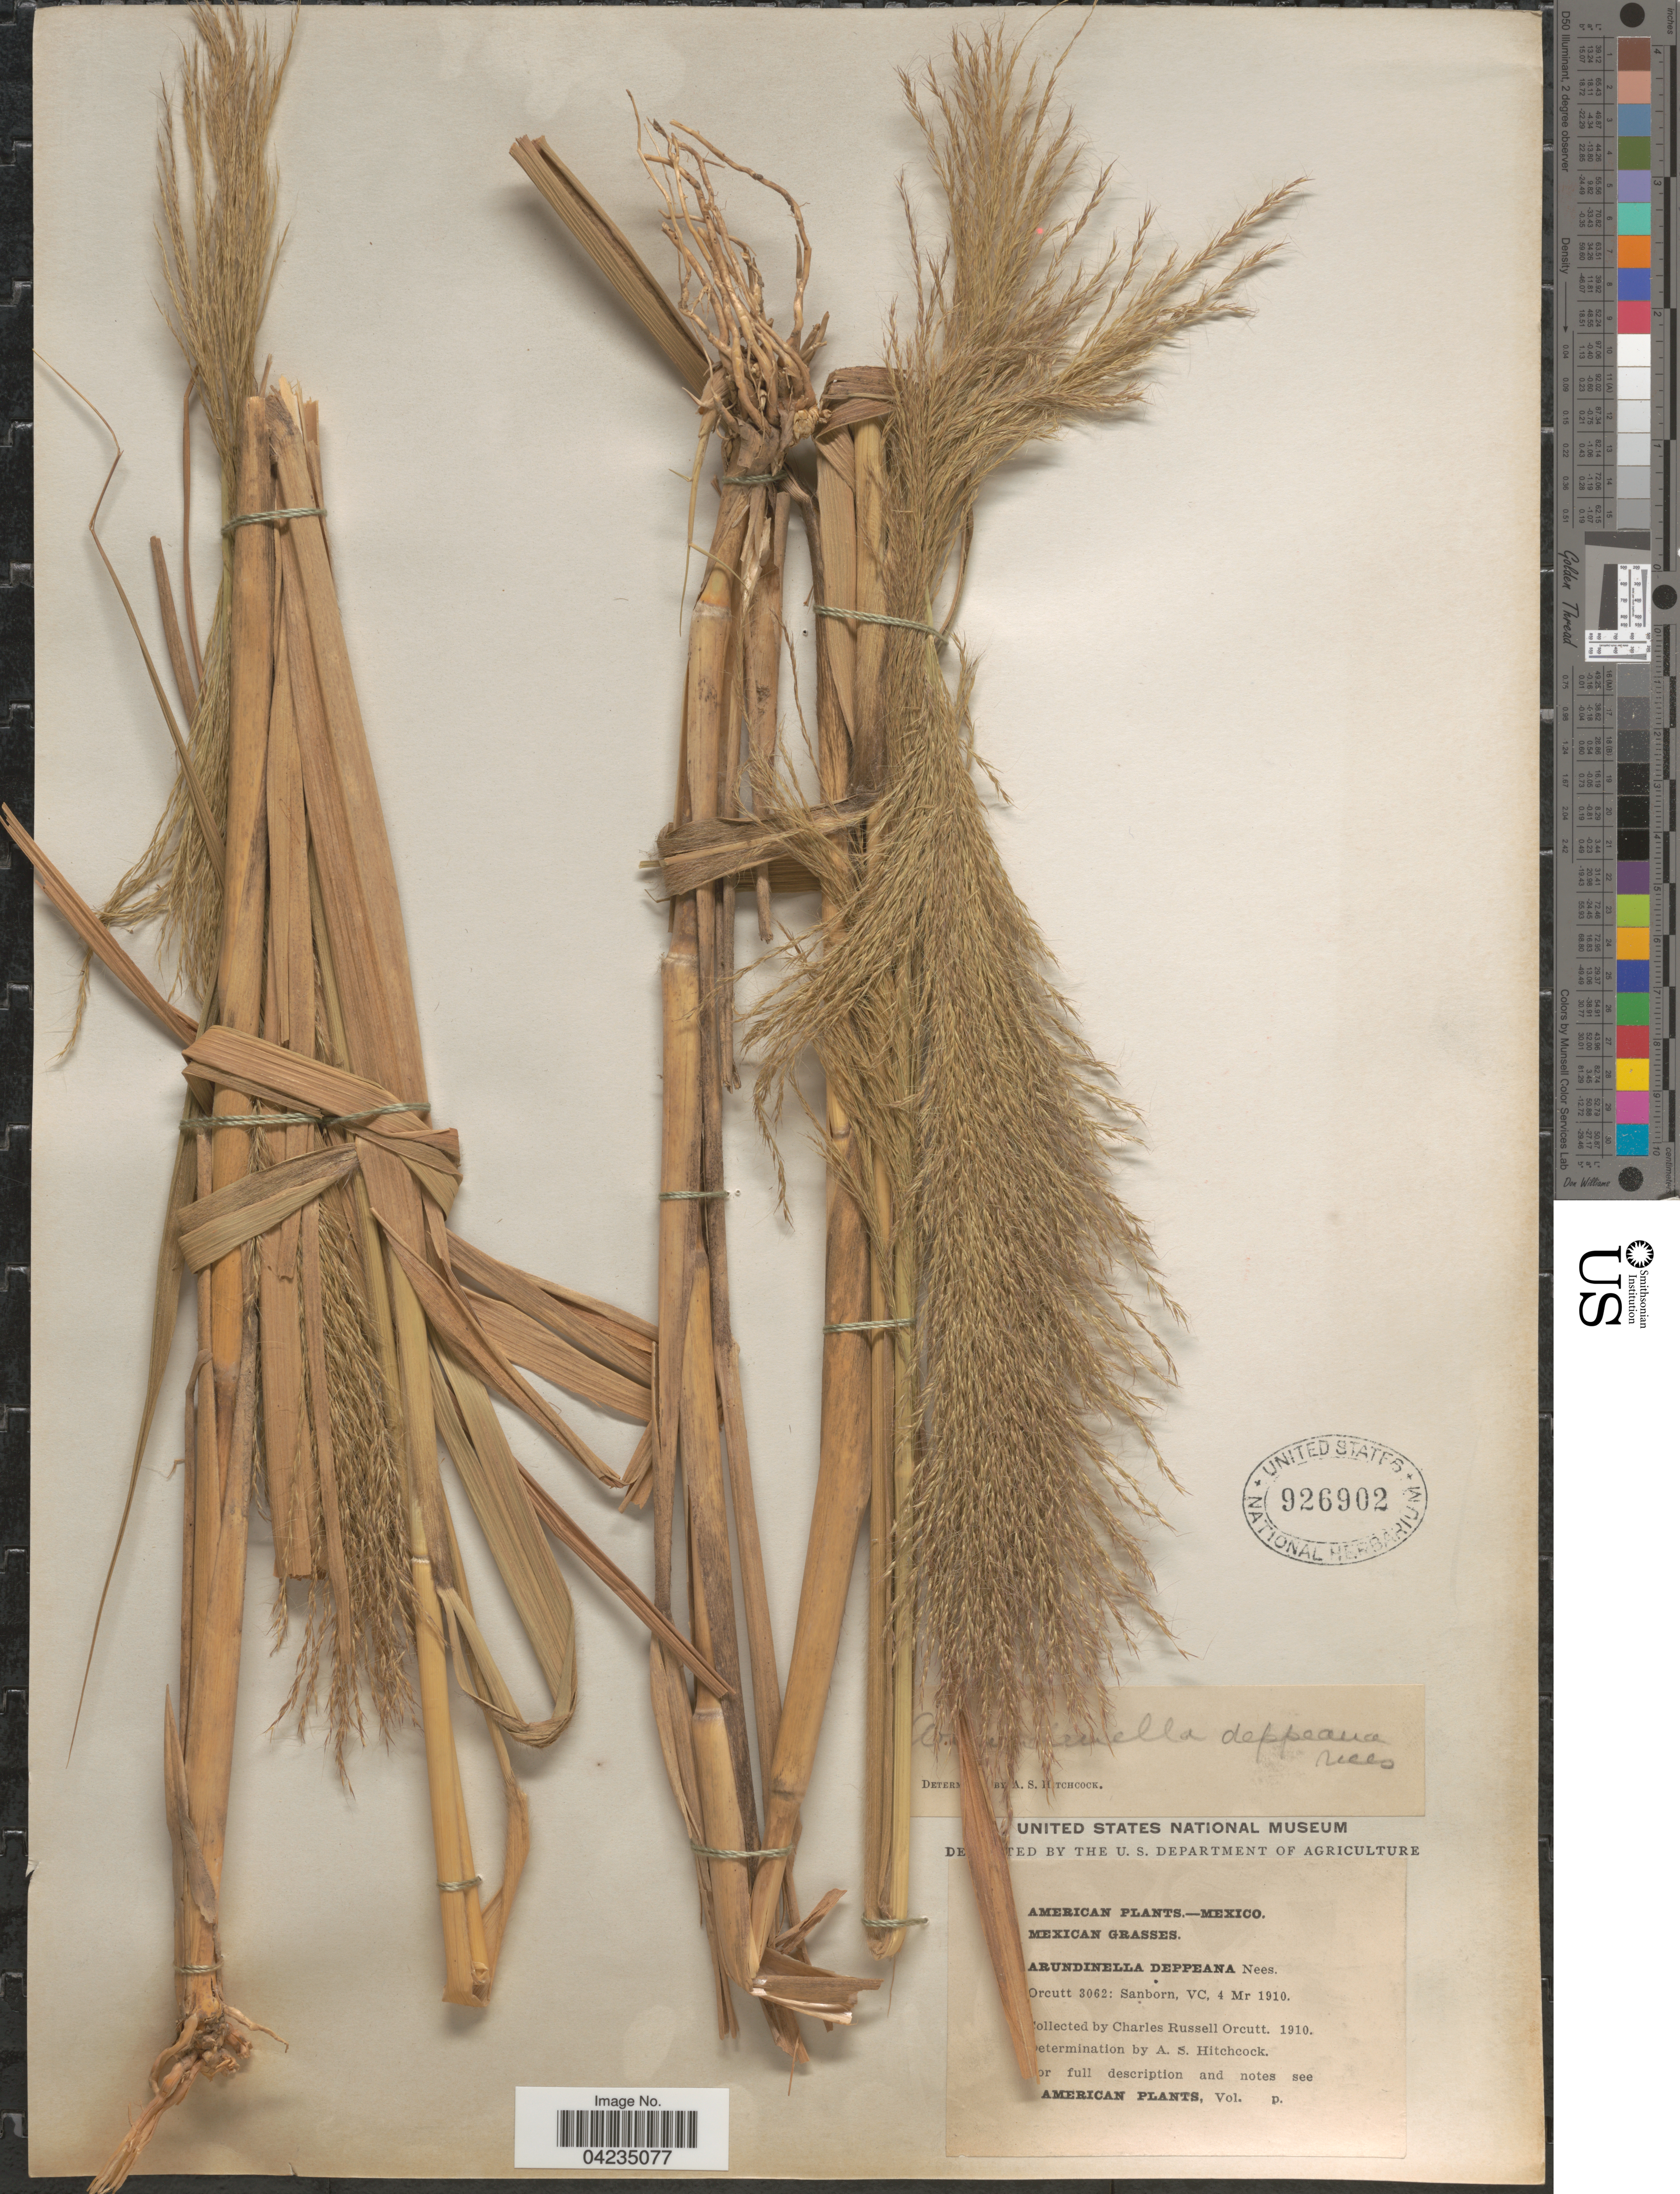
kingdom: Plantae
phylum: Tracheophyta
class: Liliopsida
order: Poales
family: Poaceae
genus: Arundinella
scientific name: Arundinella deppeana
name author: Nees ex Steud.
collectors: C. R. Orcutt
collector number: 1910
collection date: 1910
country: Mexico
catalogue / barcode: US 926902